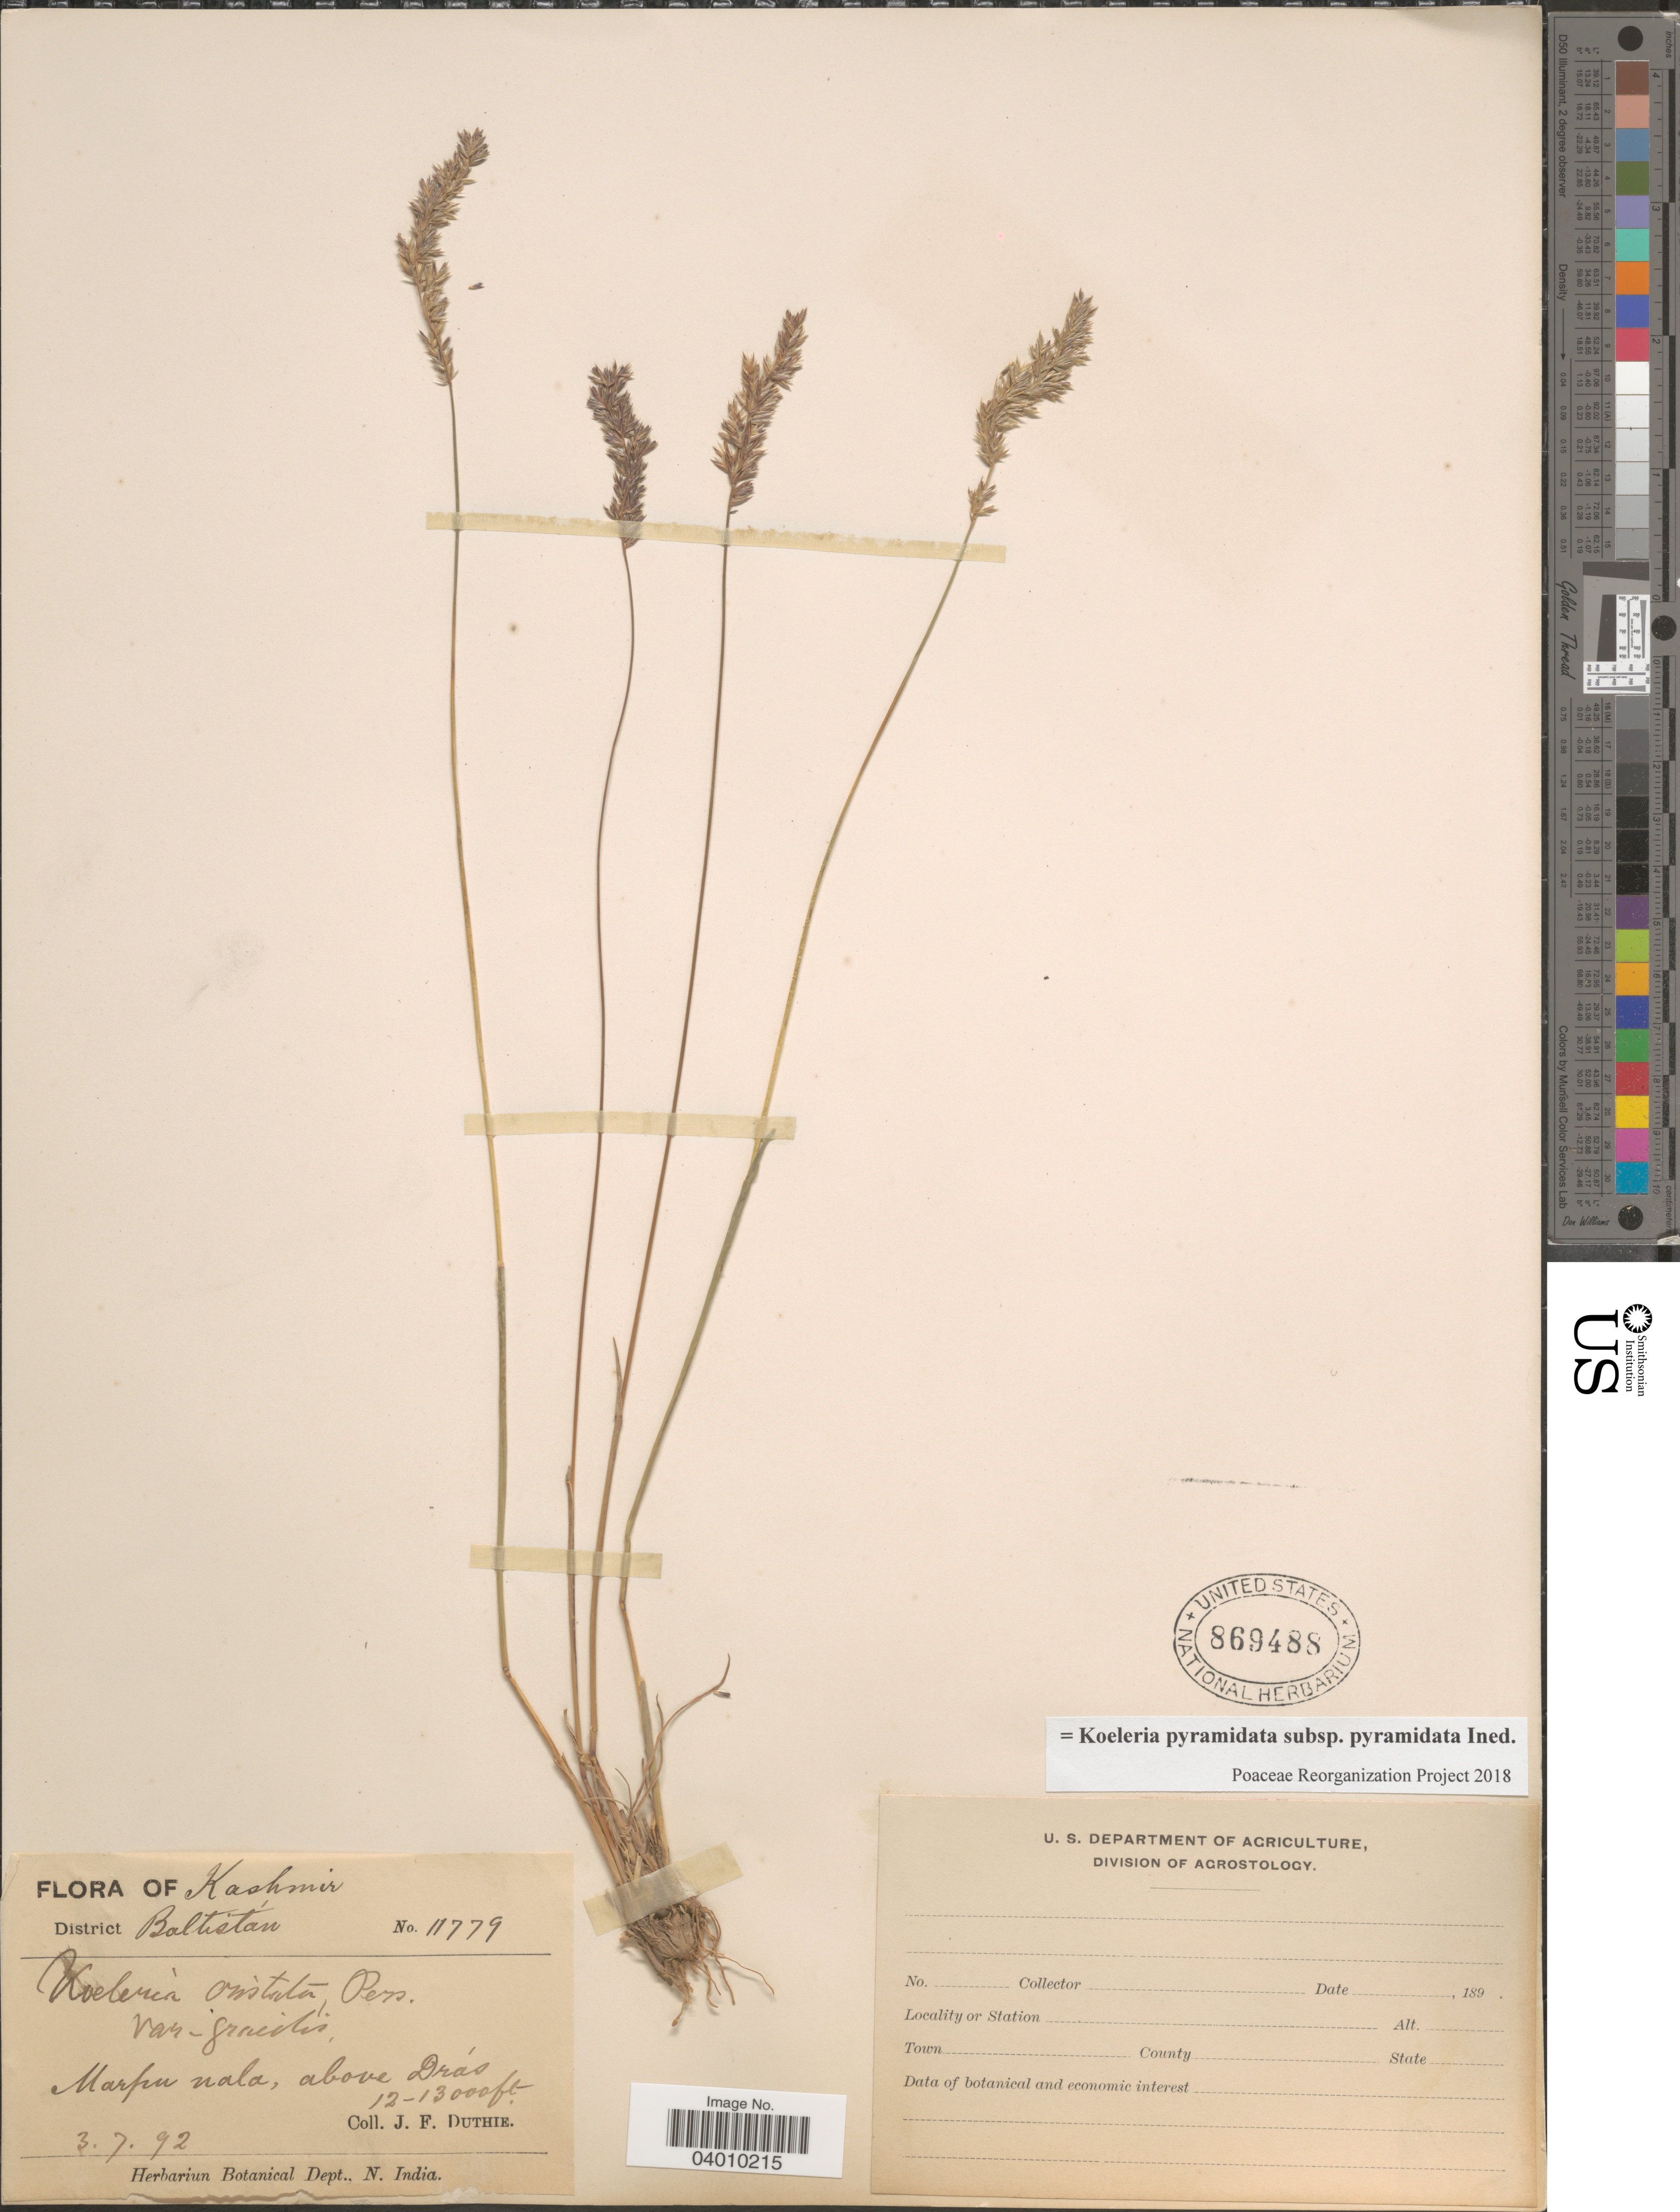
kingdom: Plantae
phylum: Tracheophyta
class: Liliopsida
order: Poales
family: Poaceae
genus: Koeleria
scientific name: Koeleria pyramidata subsp. pyramidata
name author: (Lam.) P. Beauv.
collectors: J. F. Duthie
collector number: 11779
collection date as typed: Transcribed d/m/y: 3/7/92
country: India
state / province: Jammu and Kashmir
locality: Kashmir. District Baltistán. Marpu nala, above Drás.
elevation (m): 3658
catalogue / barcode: US 869488